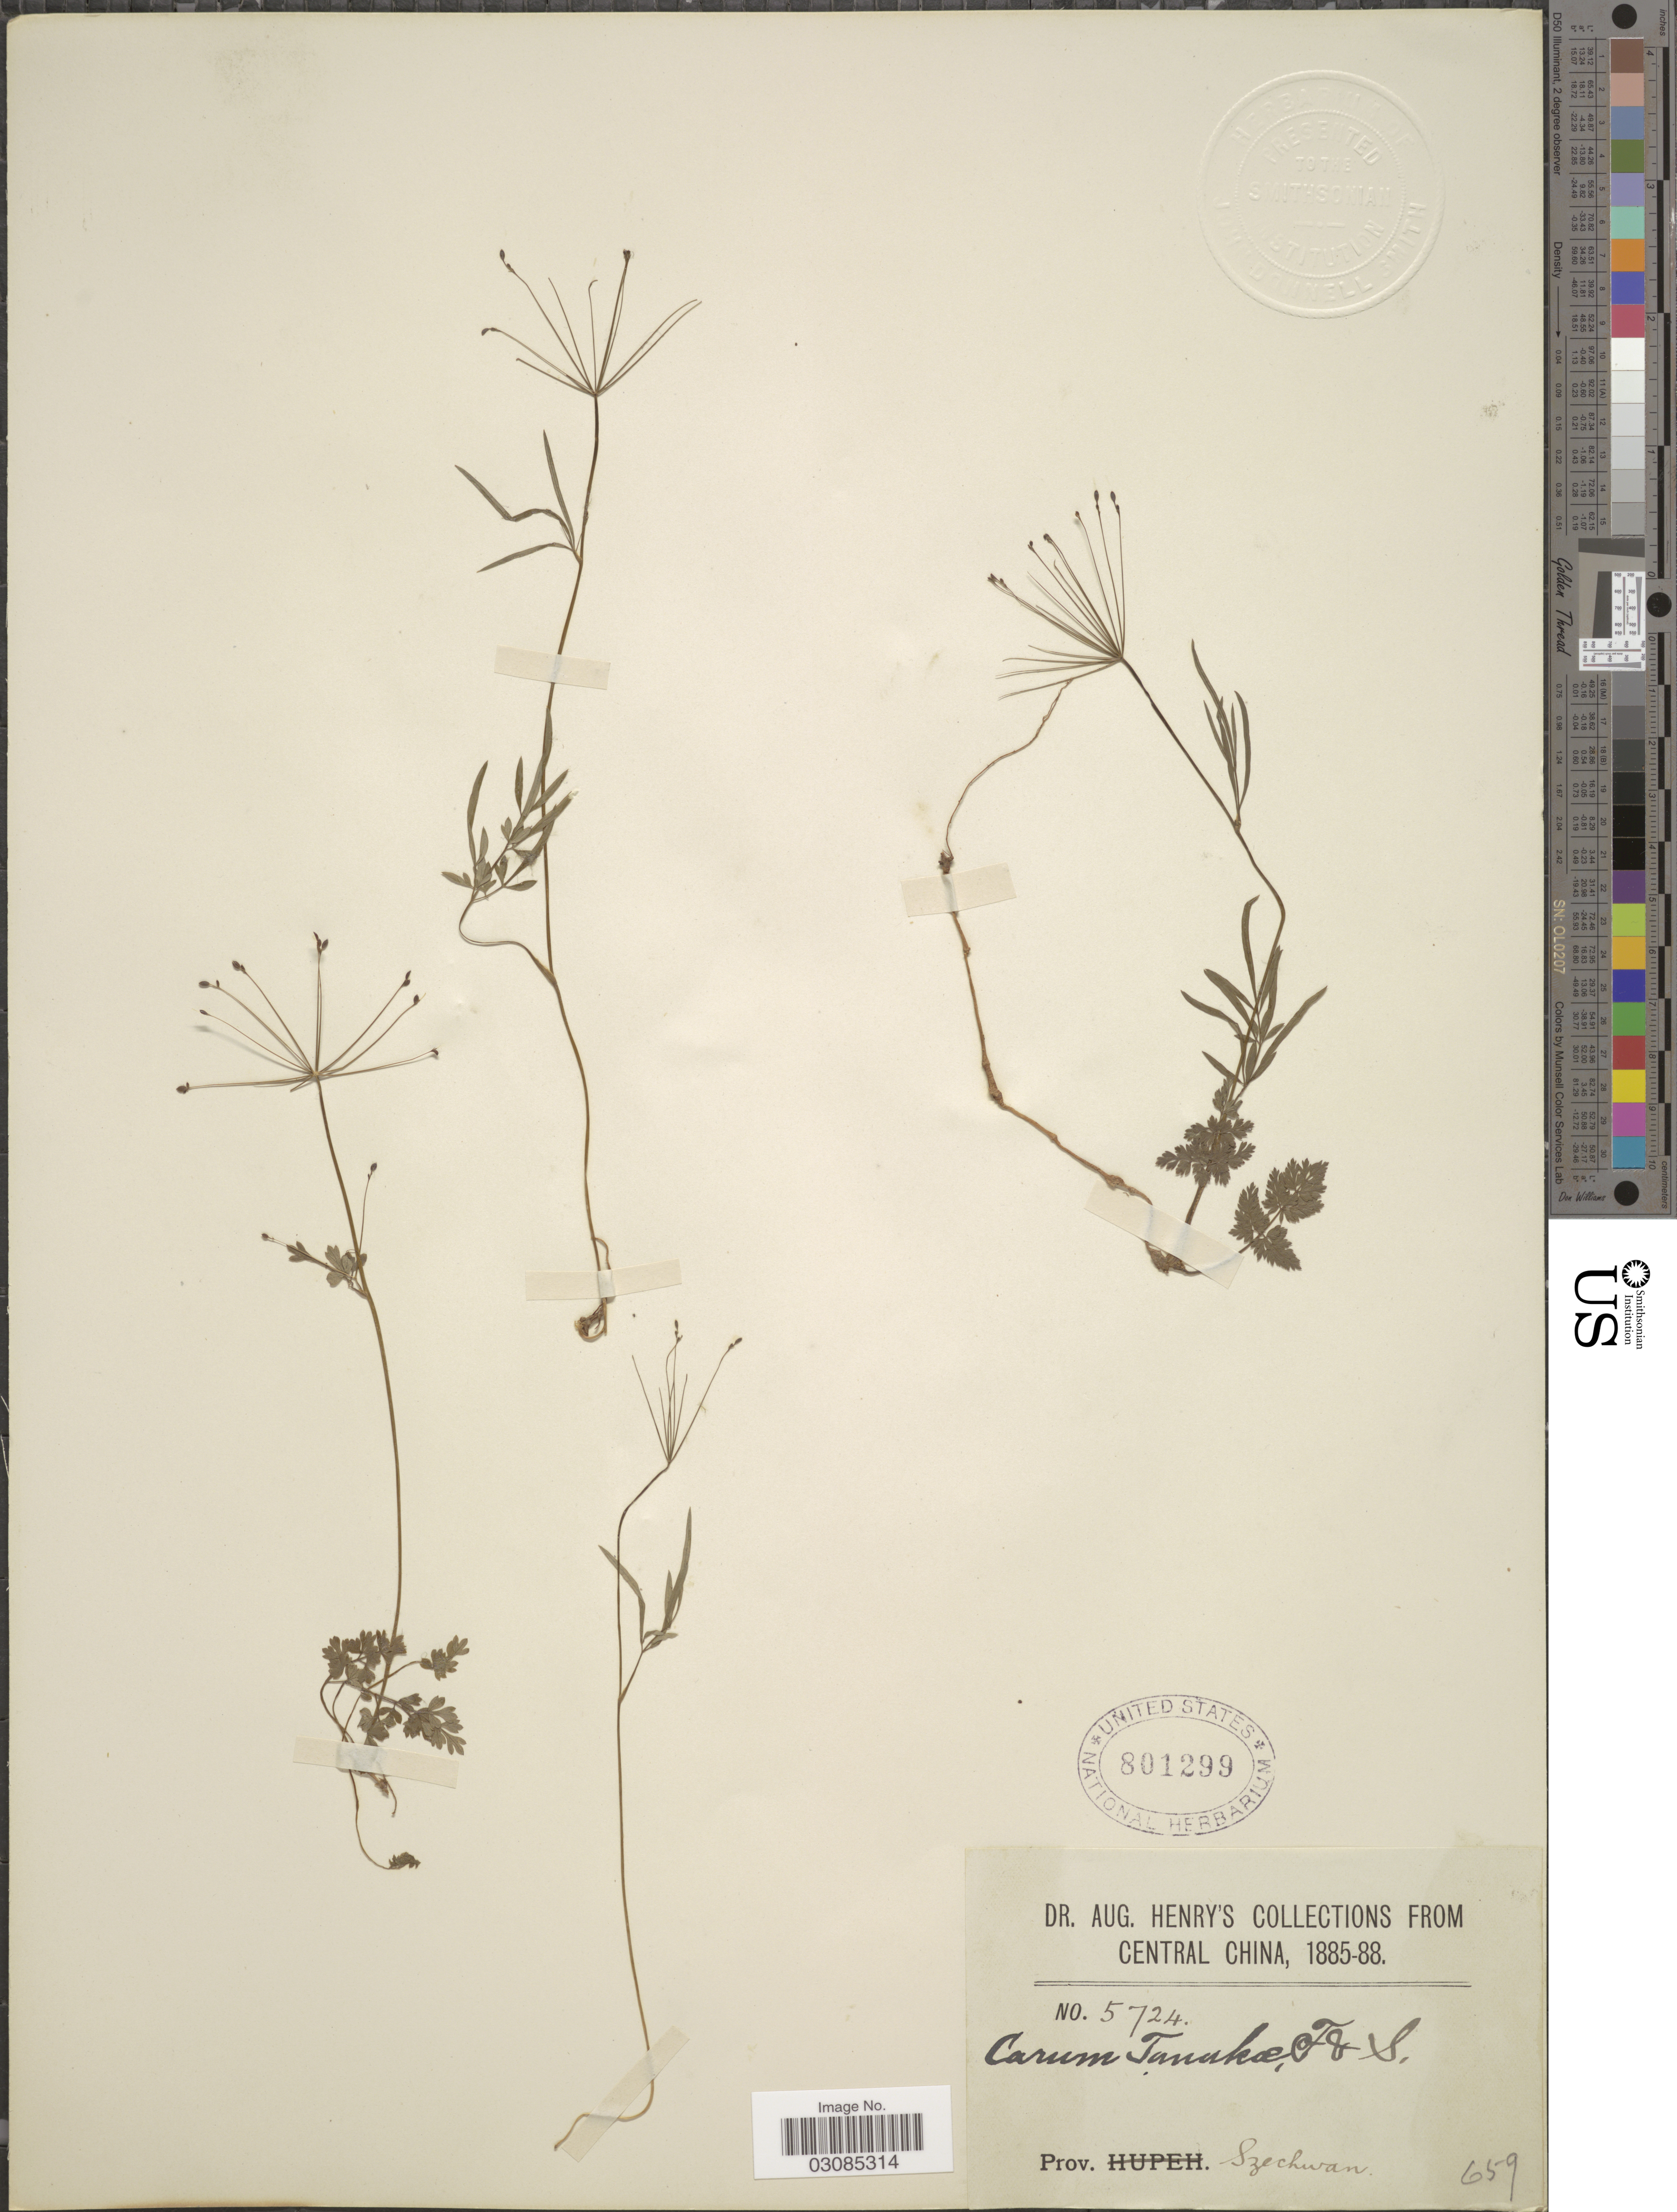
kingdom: Plantae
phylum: Tracheophyta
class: Magnoliopsida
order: Apiales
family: Apiaceae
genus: Carum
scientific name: Carum tanakae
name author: Franch. & Sav.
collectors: A. Henry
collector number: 5724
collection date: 1885/1888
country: China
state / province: Sichuan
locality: Prov. Szechwan. Central China.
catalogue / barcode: US 801299